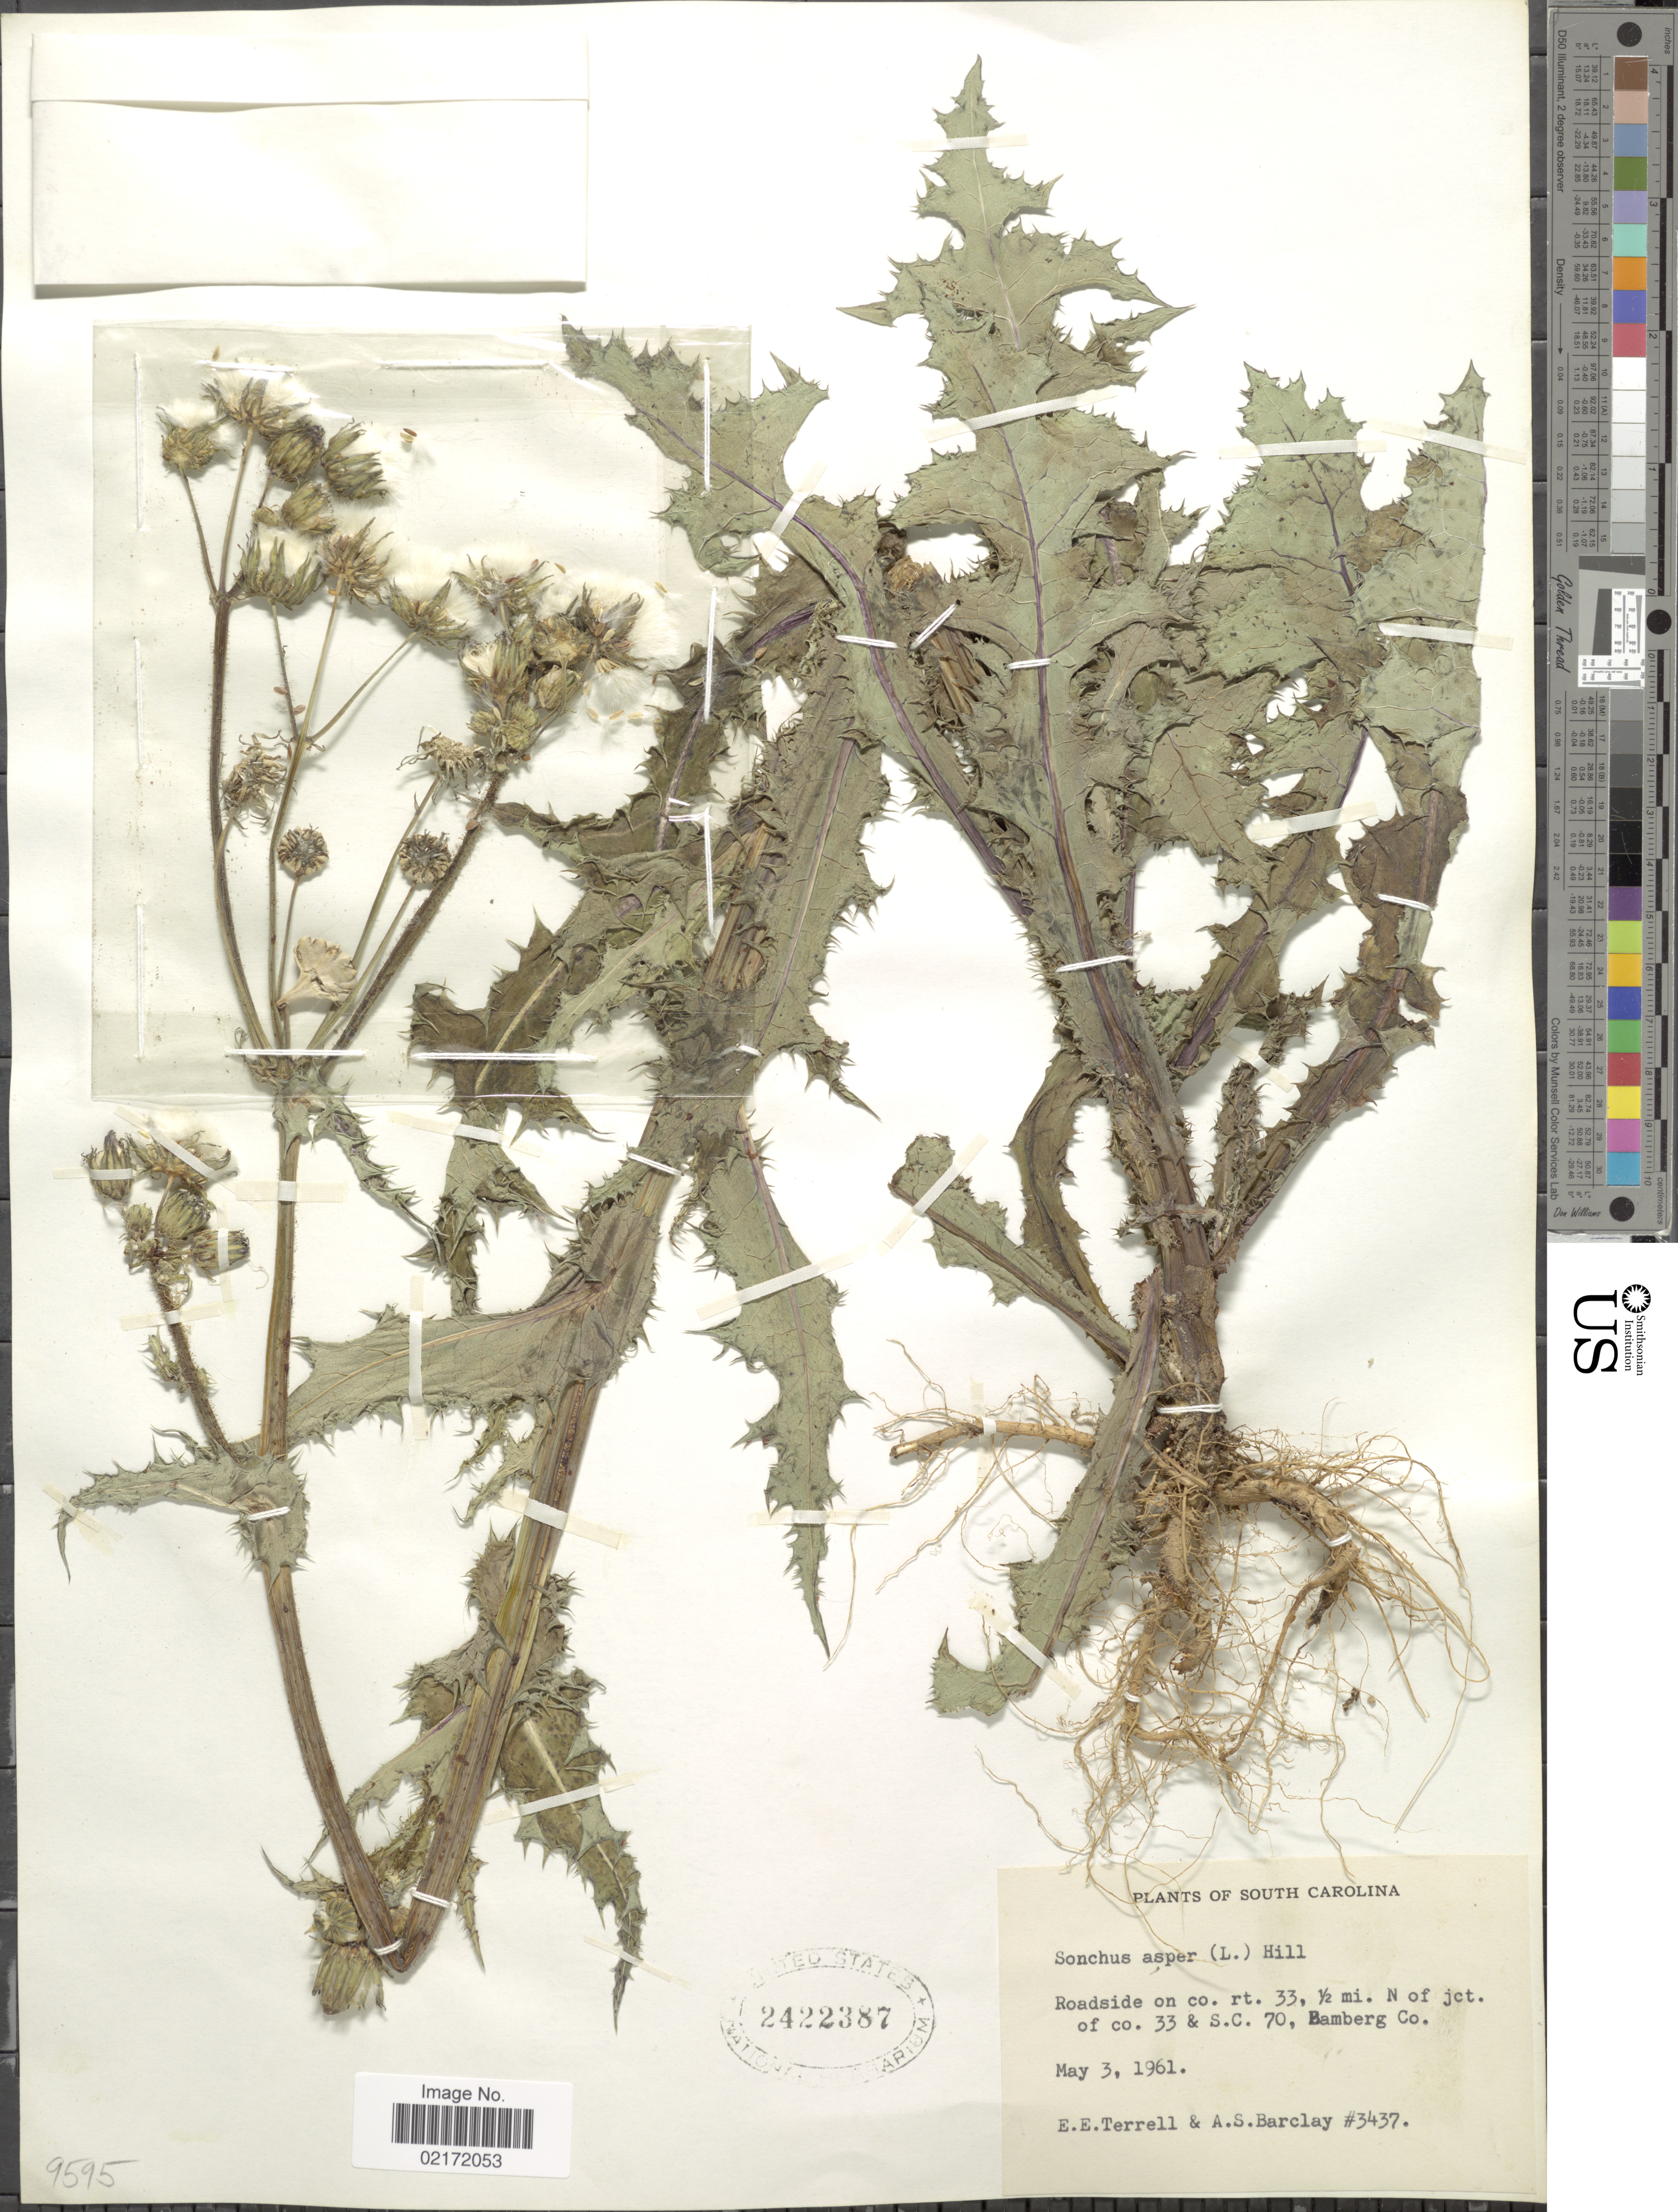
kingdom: Plantae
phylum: Tracheophyta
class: Magnoliopsida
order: Asterales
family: Asteraceae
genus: Sonchus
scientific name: Sonchus asper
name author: (L.) Hill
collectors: E. E. Terrell & A. S. Barclay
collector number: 3437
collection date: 1961-05-03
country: United States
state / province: South Carolina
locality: Roadside on co. rt. 33, ½ mi. N of jct. of co. 33 & S.C. 70, Bamberg Co.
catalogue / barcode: US 2422387